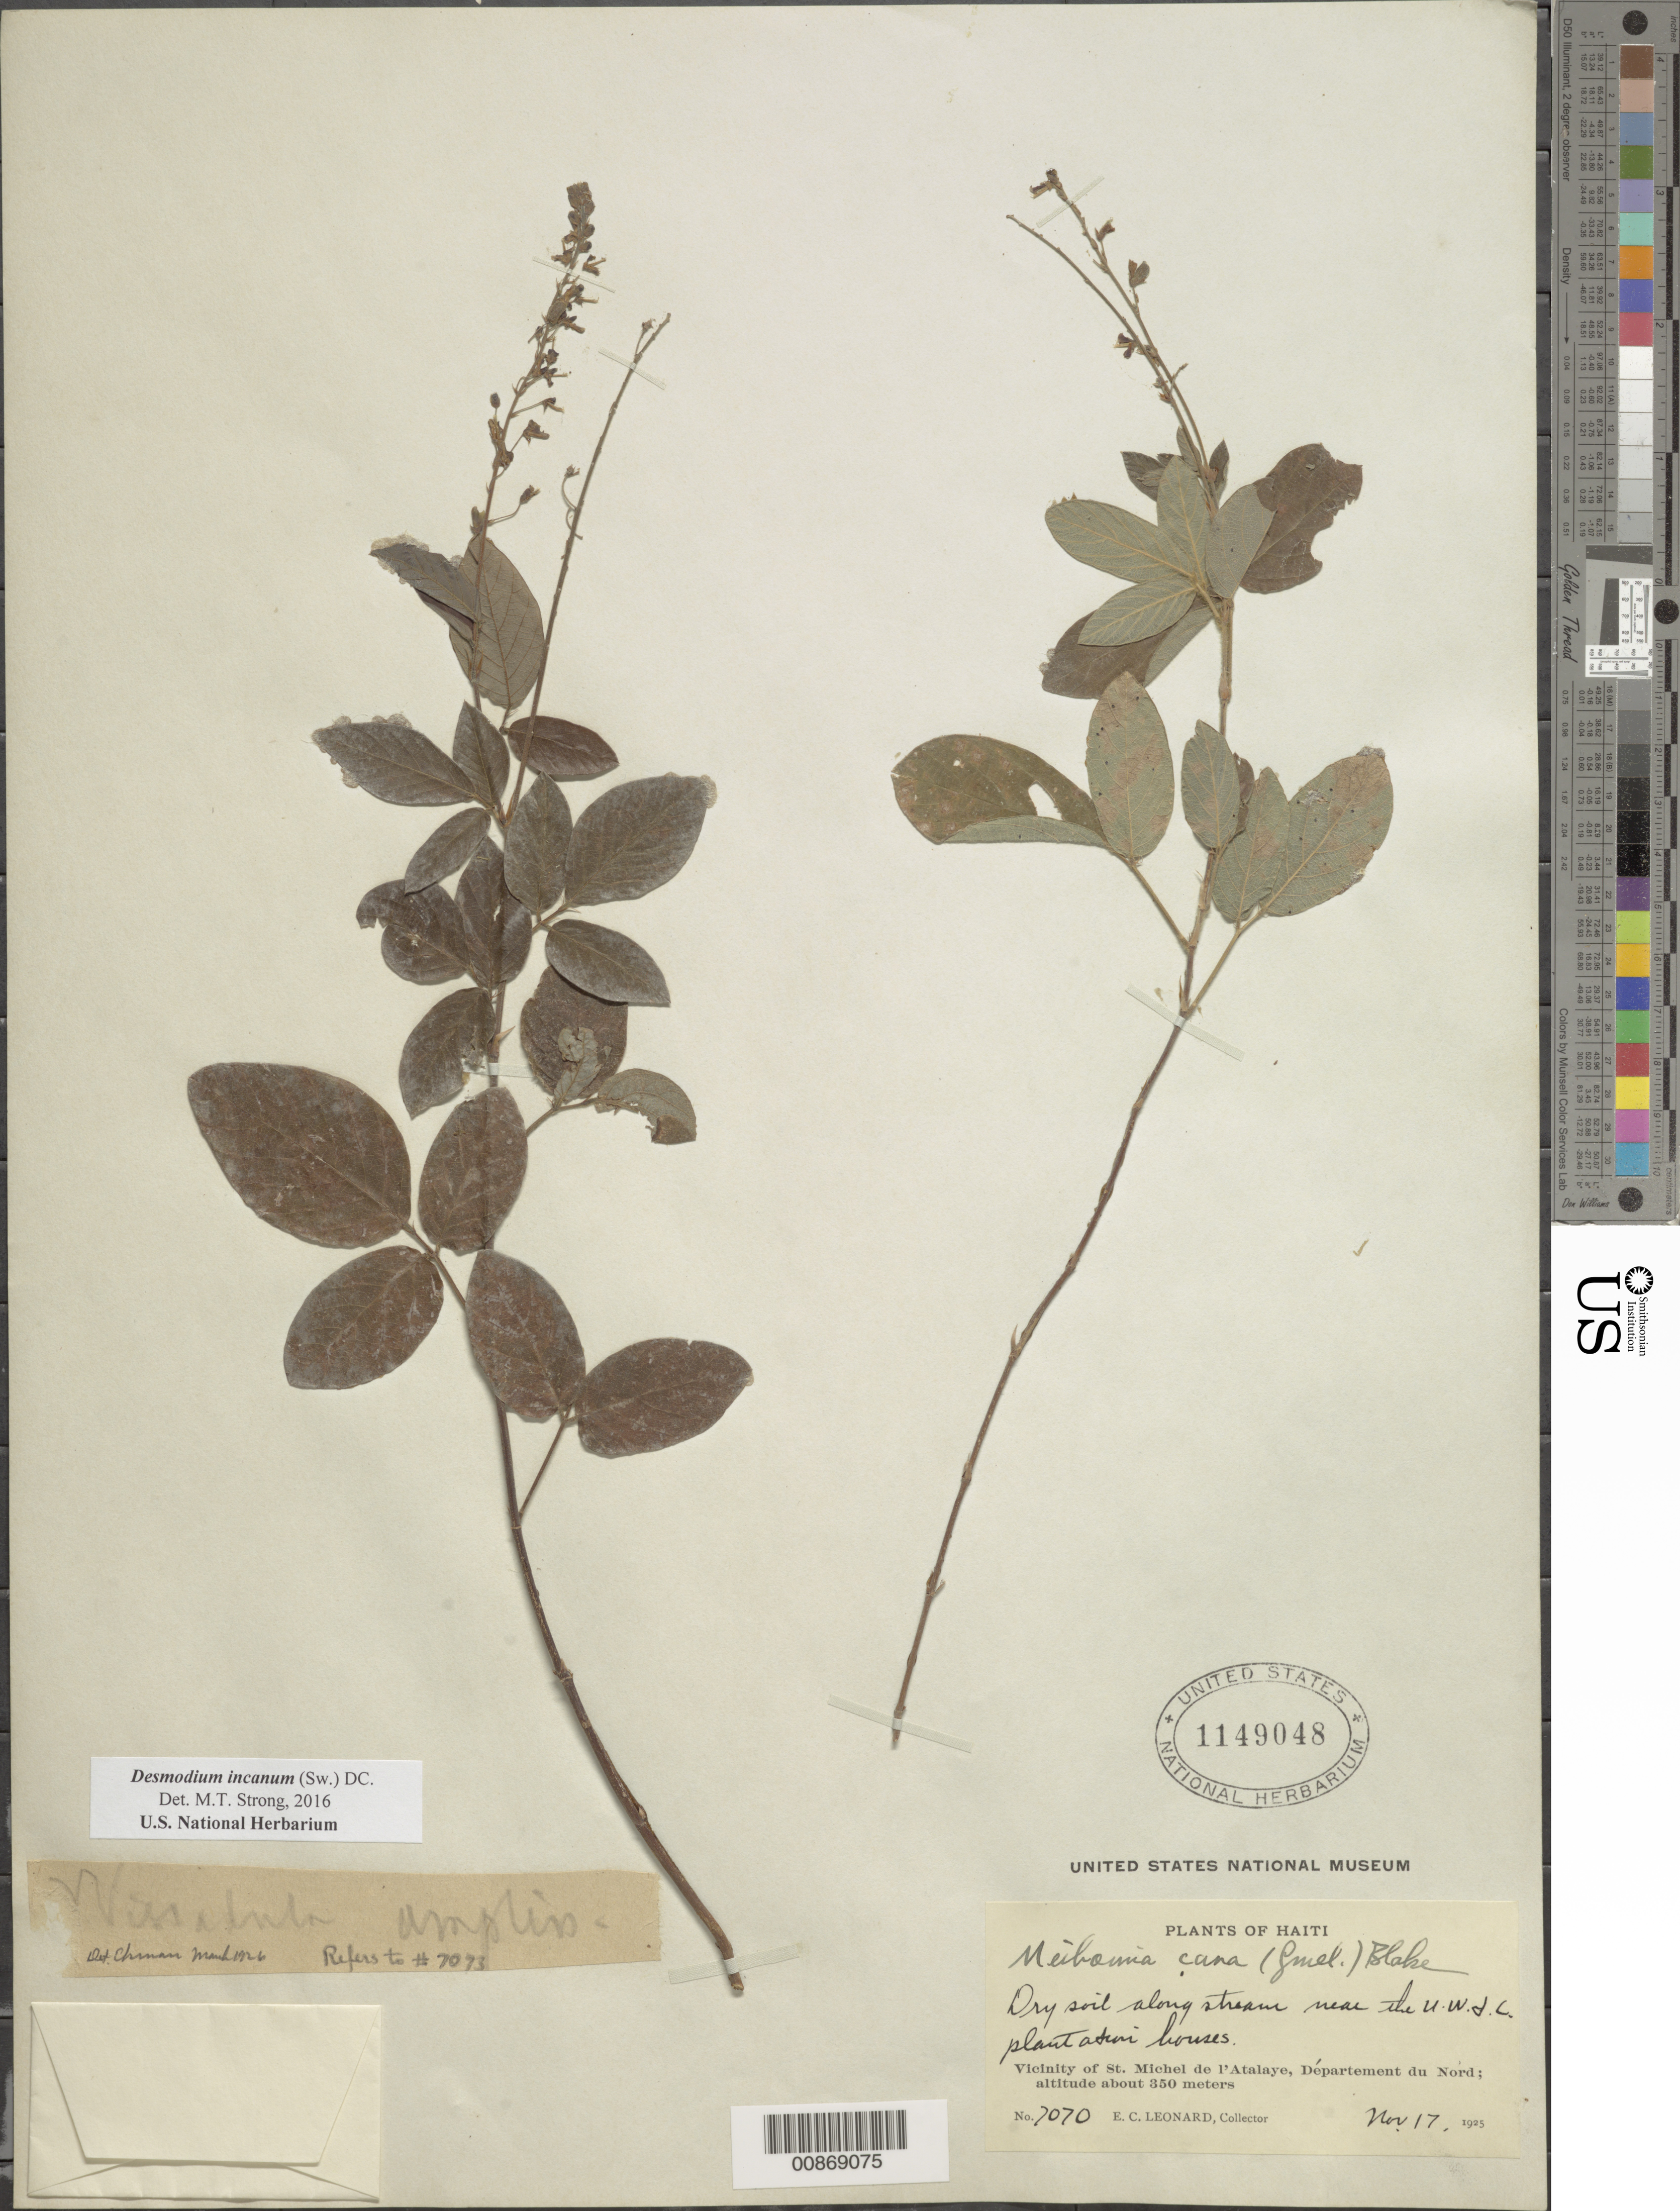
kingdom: Plantae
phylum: Tracheophyta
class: Magnoliopsida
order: Fabales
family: Fabaceae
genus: Desmodium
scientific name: Desmodium incanum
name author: (Sw.) DC.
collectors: E. C. Leonard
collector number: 7070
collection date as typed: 17 Nov 1925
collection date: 1925-11-17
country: Haiti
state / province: Nord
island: Hispaniola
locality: Vicinity of St. Michel de l'Atalaye, near the U. West Indies Co. plantation houses.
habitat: Dry soil along stream.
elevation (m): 350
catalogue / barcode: US 1149048